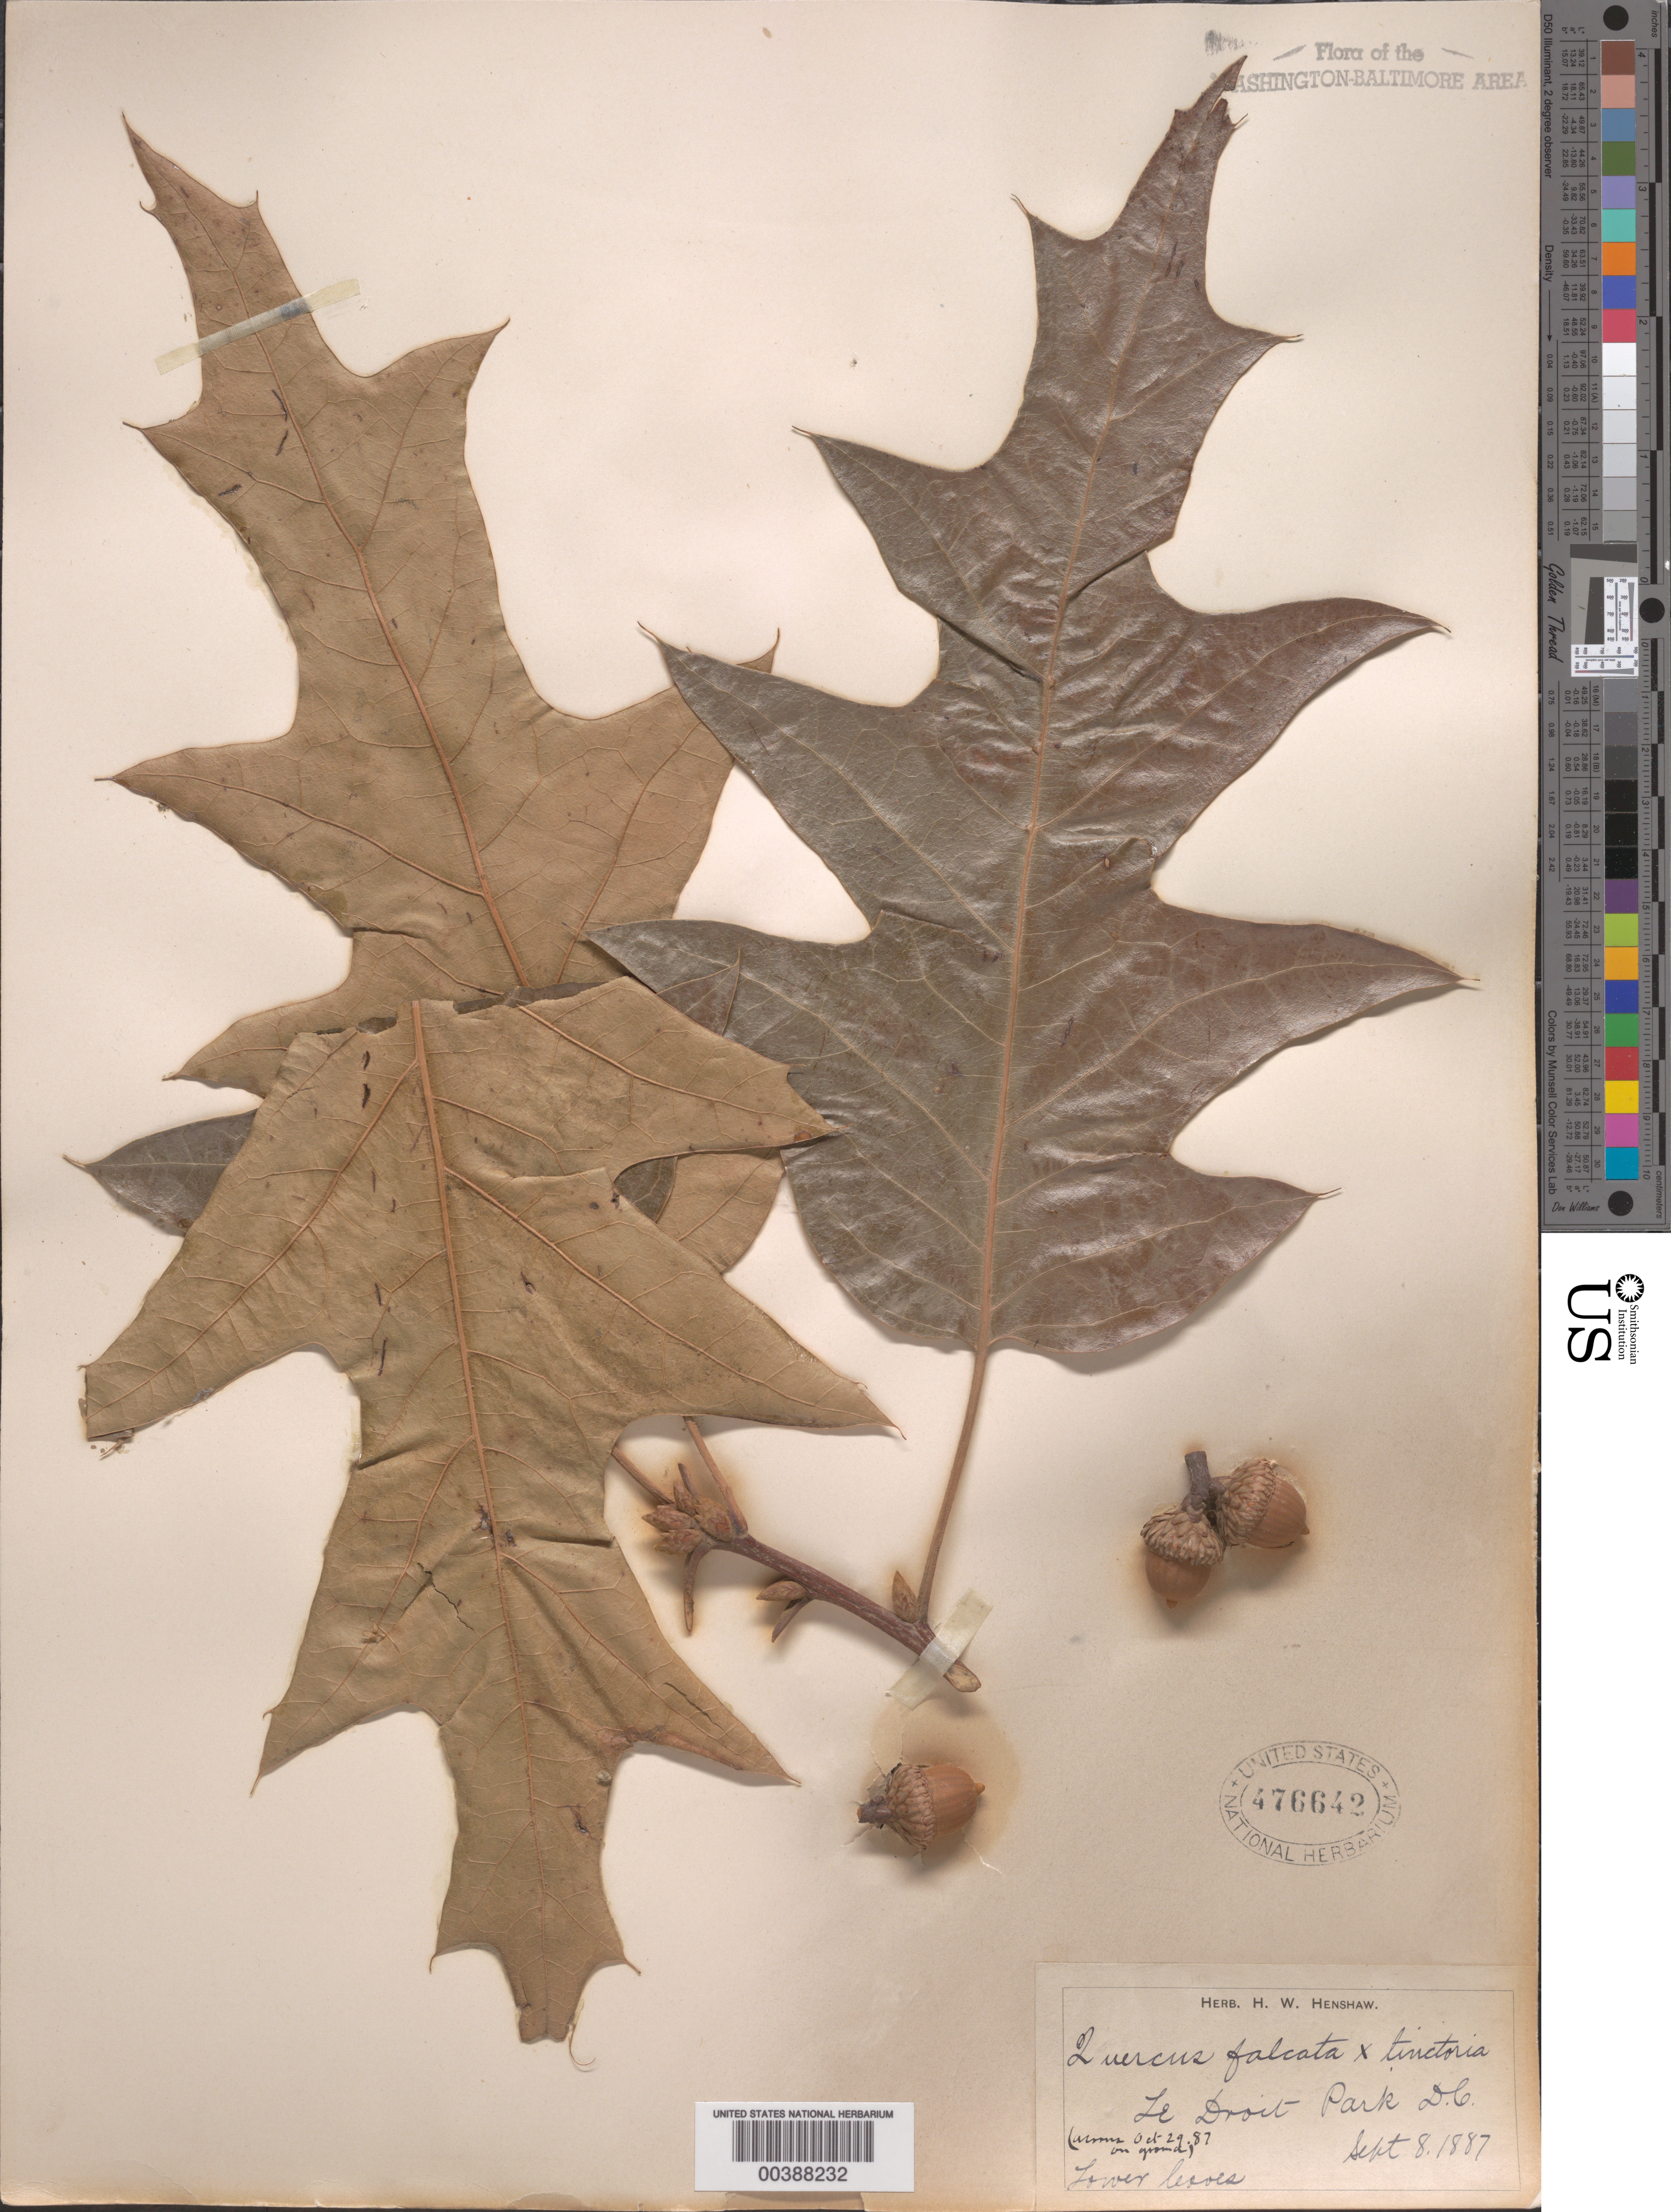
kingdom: Plantae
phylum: Tracheophyta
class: Magnoliopsida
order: Fagales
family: Fagaceae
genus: Quercus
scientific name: Quercus falcata x Q. velutina Lam.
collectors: H. Henshaw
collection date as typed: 08 Sep 1887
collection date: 1887-09-08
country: United States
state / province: District of Columbia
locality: Le Droit Park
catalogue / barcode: US 476642